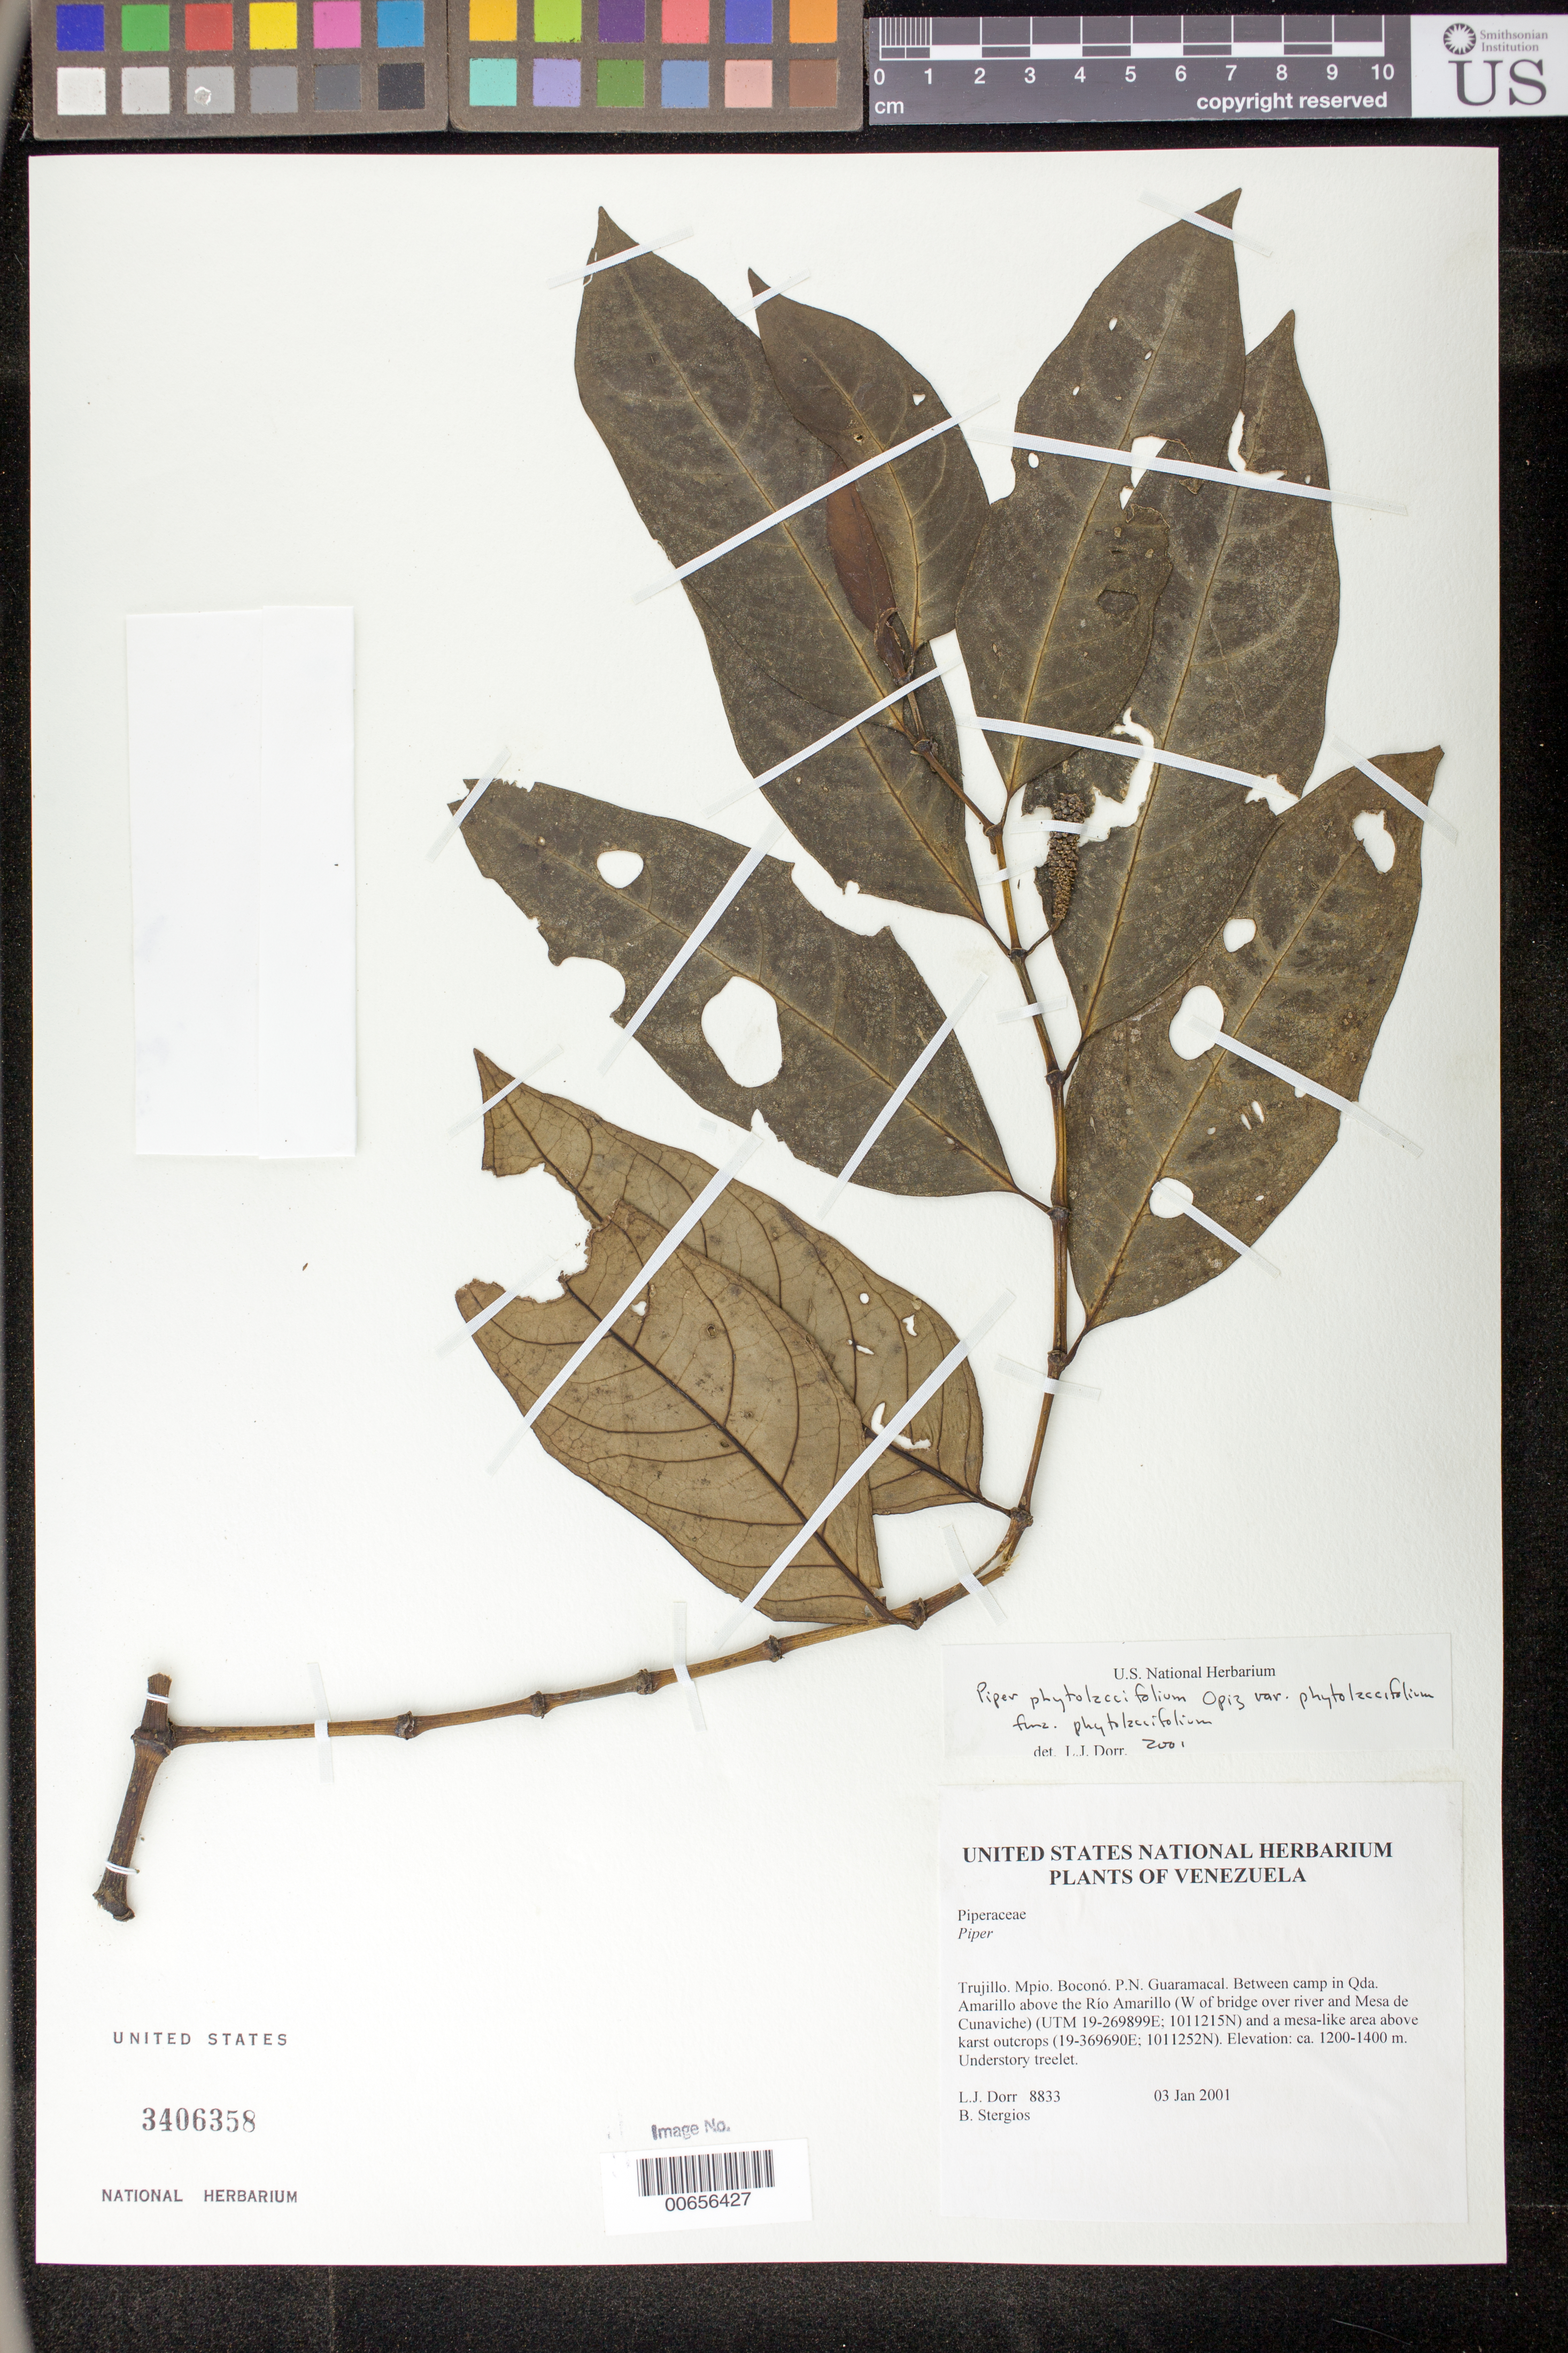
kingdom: Plantae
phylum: Tracheophyta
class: Magnoliopsida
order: Piperales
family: Piperaceae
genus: Piper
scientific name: Piper phytolaccifolium var. phytolaccifolium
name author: Opiz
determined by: Dorr, L. J., (BOT), Smithsonian Institution - National Museum of Natural History (UNITED STATES)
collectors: L. J. Dorr & B. G. Stergios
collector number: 8833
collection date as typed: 03 Jan 2001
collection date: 2001-01-03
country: Venezuela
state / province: Trujillo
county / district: Boconó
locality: Parque Nacional Guaramacal. Between camp in Qda Amarillo above Río Amarillo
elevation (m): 1200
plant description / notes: F, PORT, TEX, US, VEN, WIS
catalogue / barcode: US 3406358